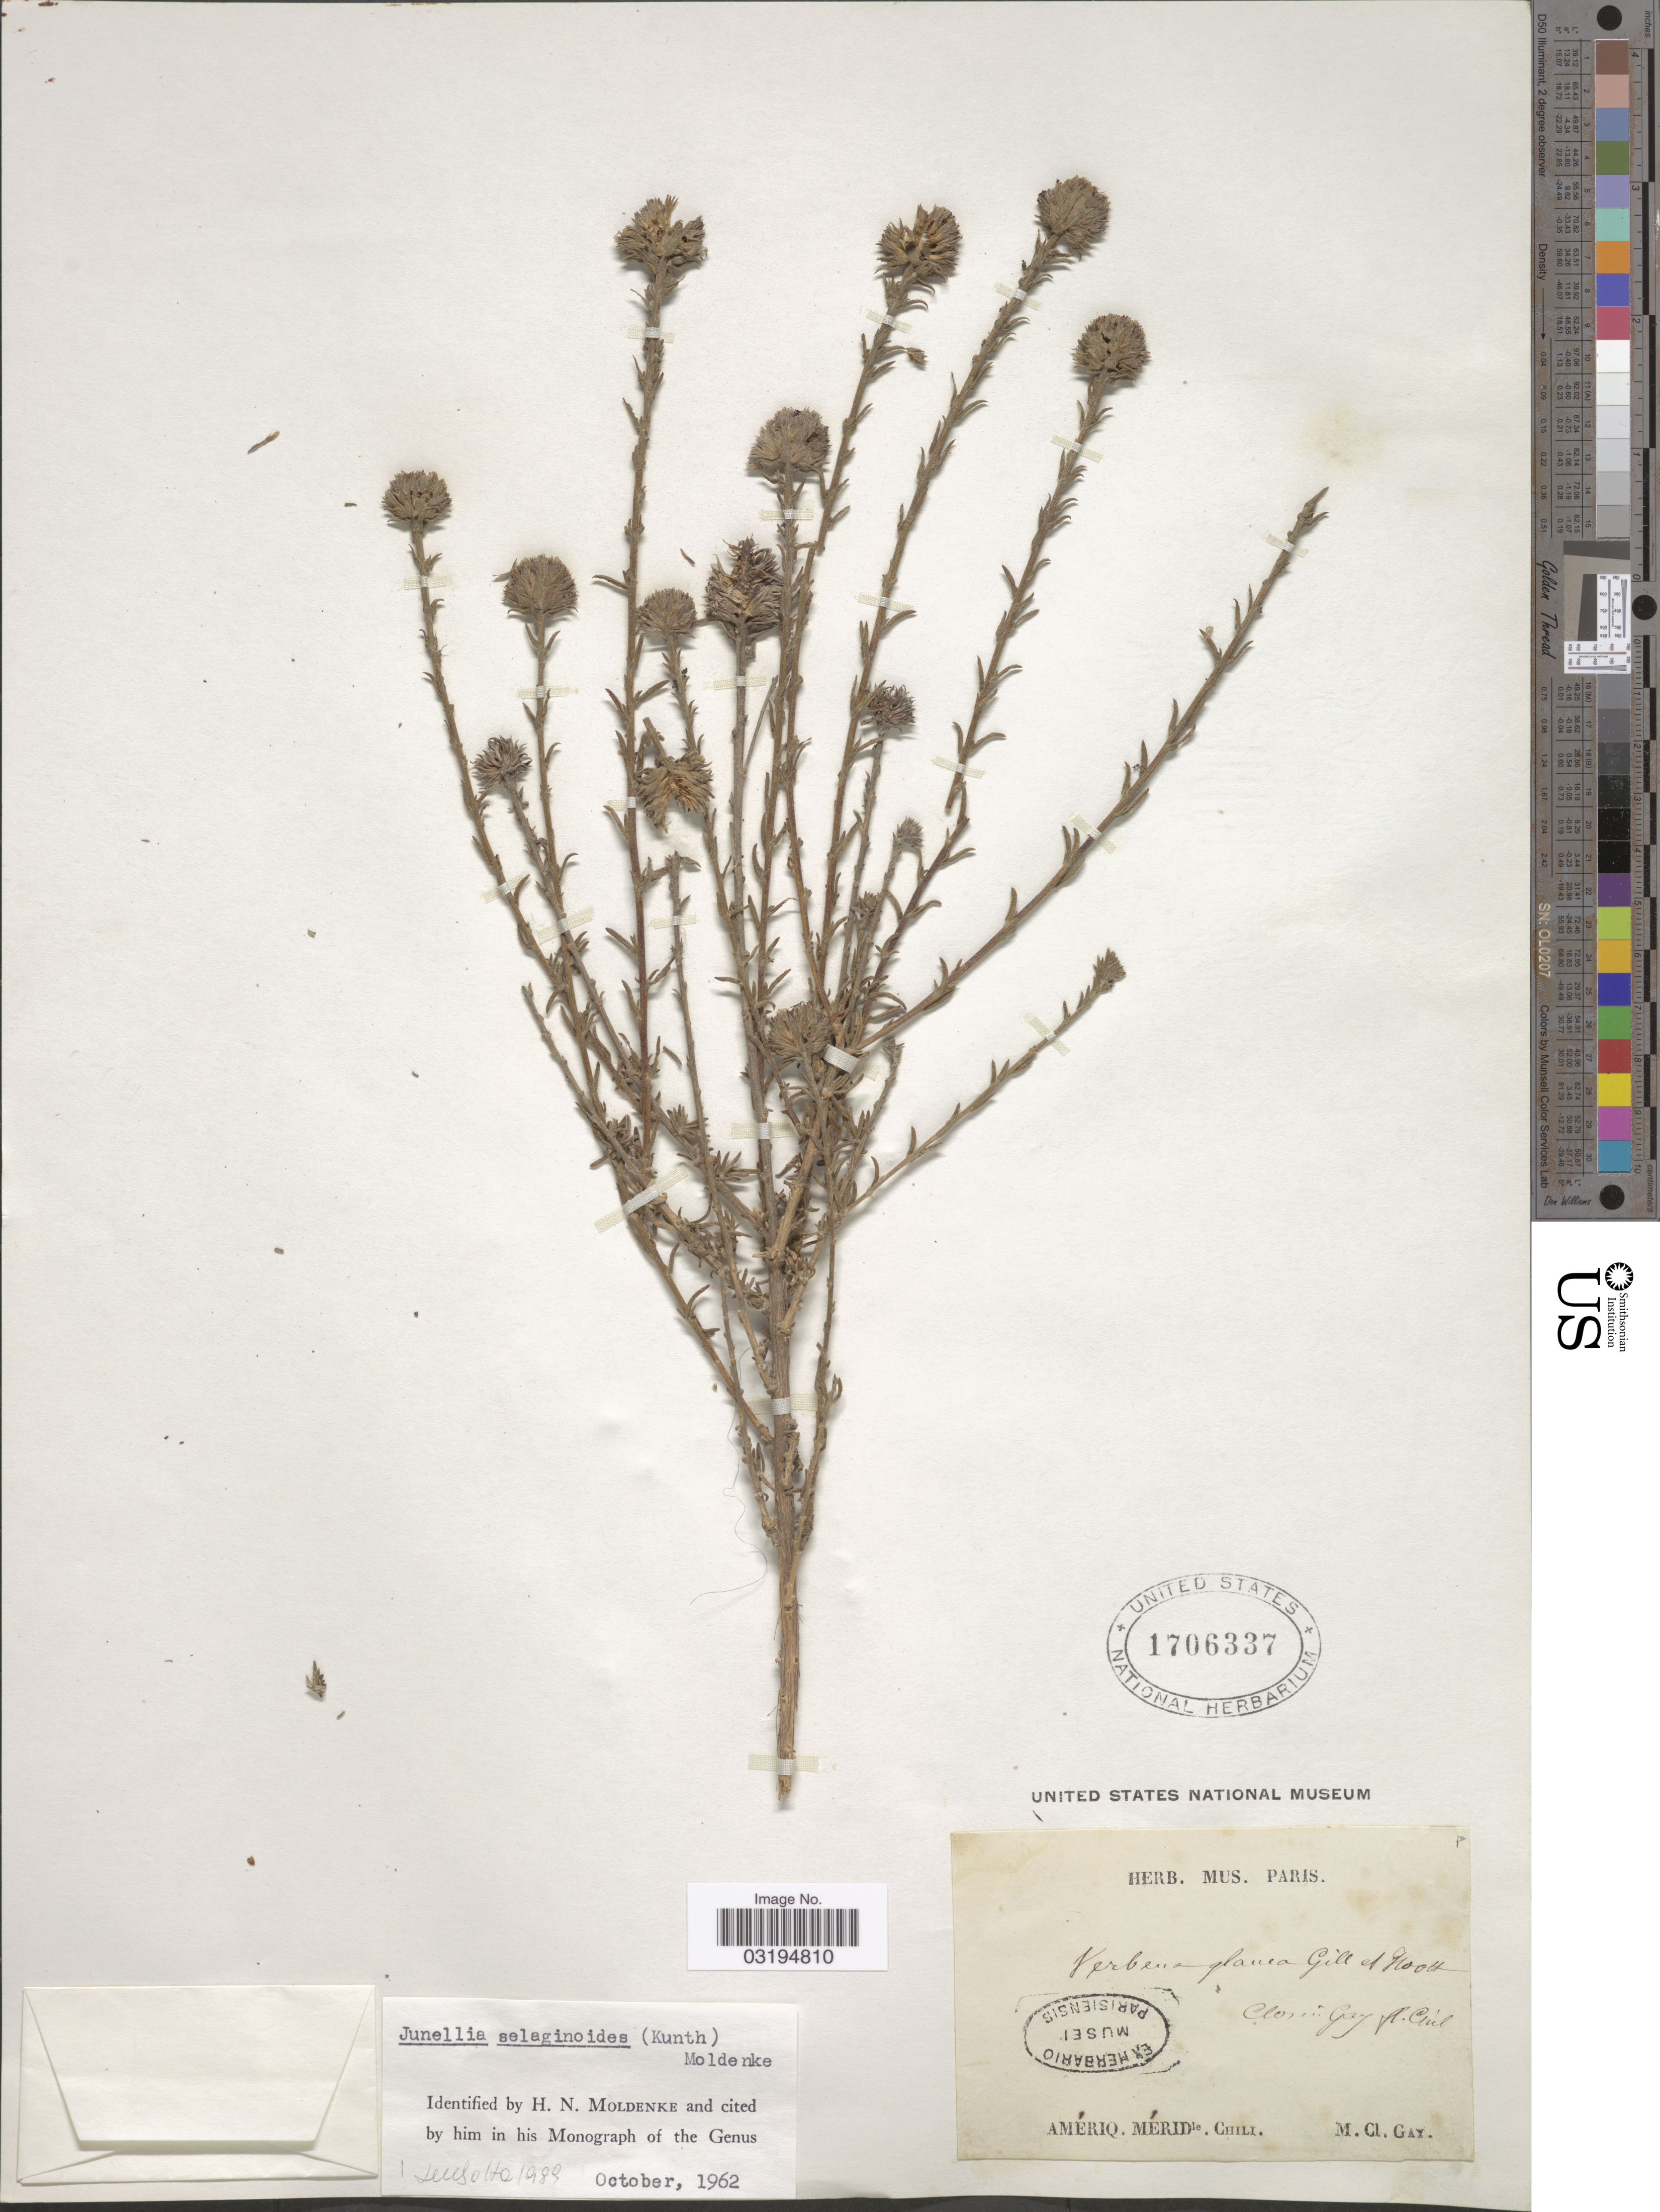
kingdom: Plantae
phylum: Tracheophyta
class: Magnoliopsida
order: Lamiales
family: Verbenaceae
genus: Junellia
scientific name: Junellia selaginoides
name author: (Kunth ex Walp.) Moldenke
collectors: M. Gay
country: Chile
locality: Amériq, Méridle.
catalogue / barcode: US 1706337